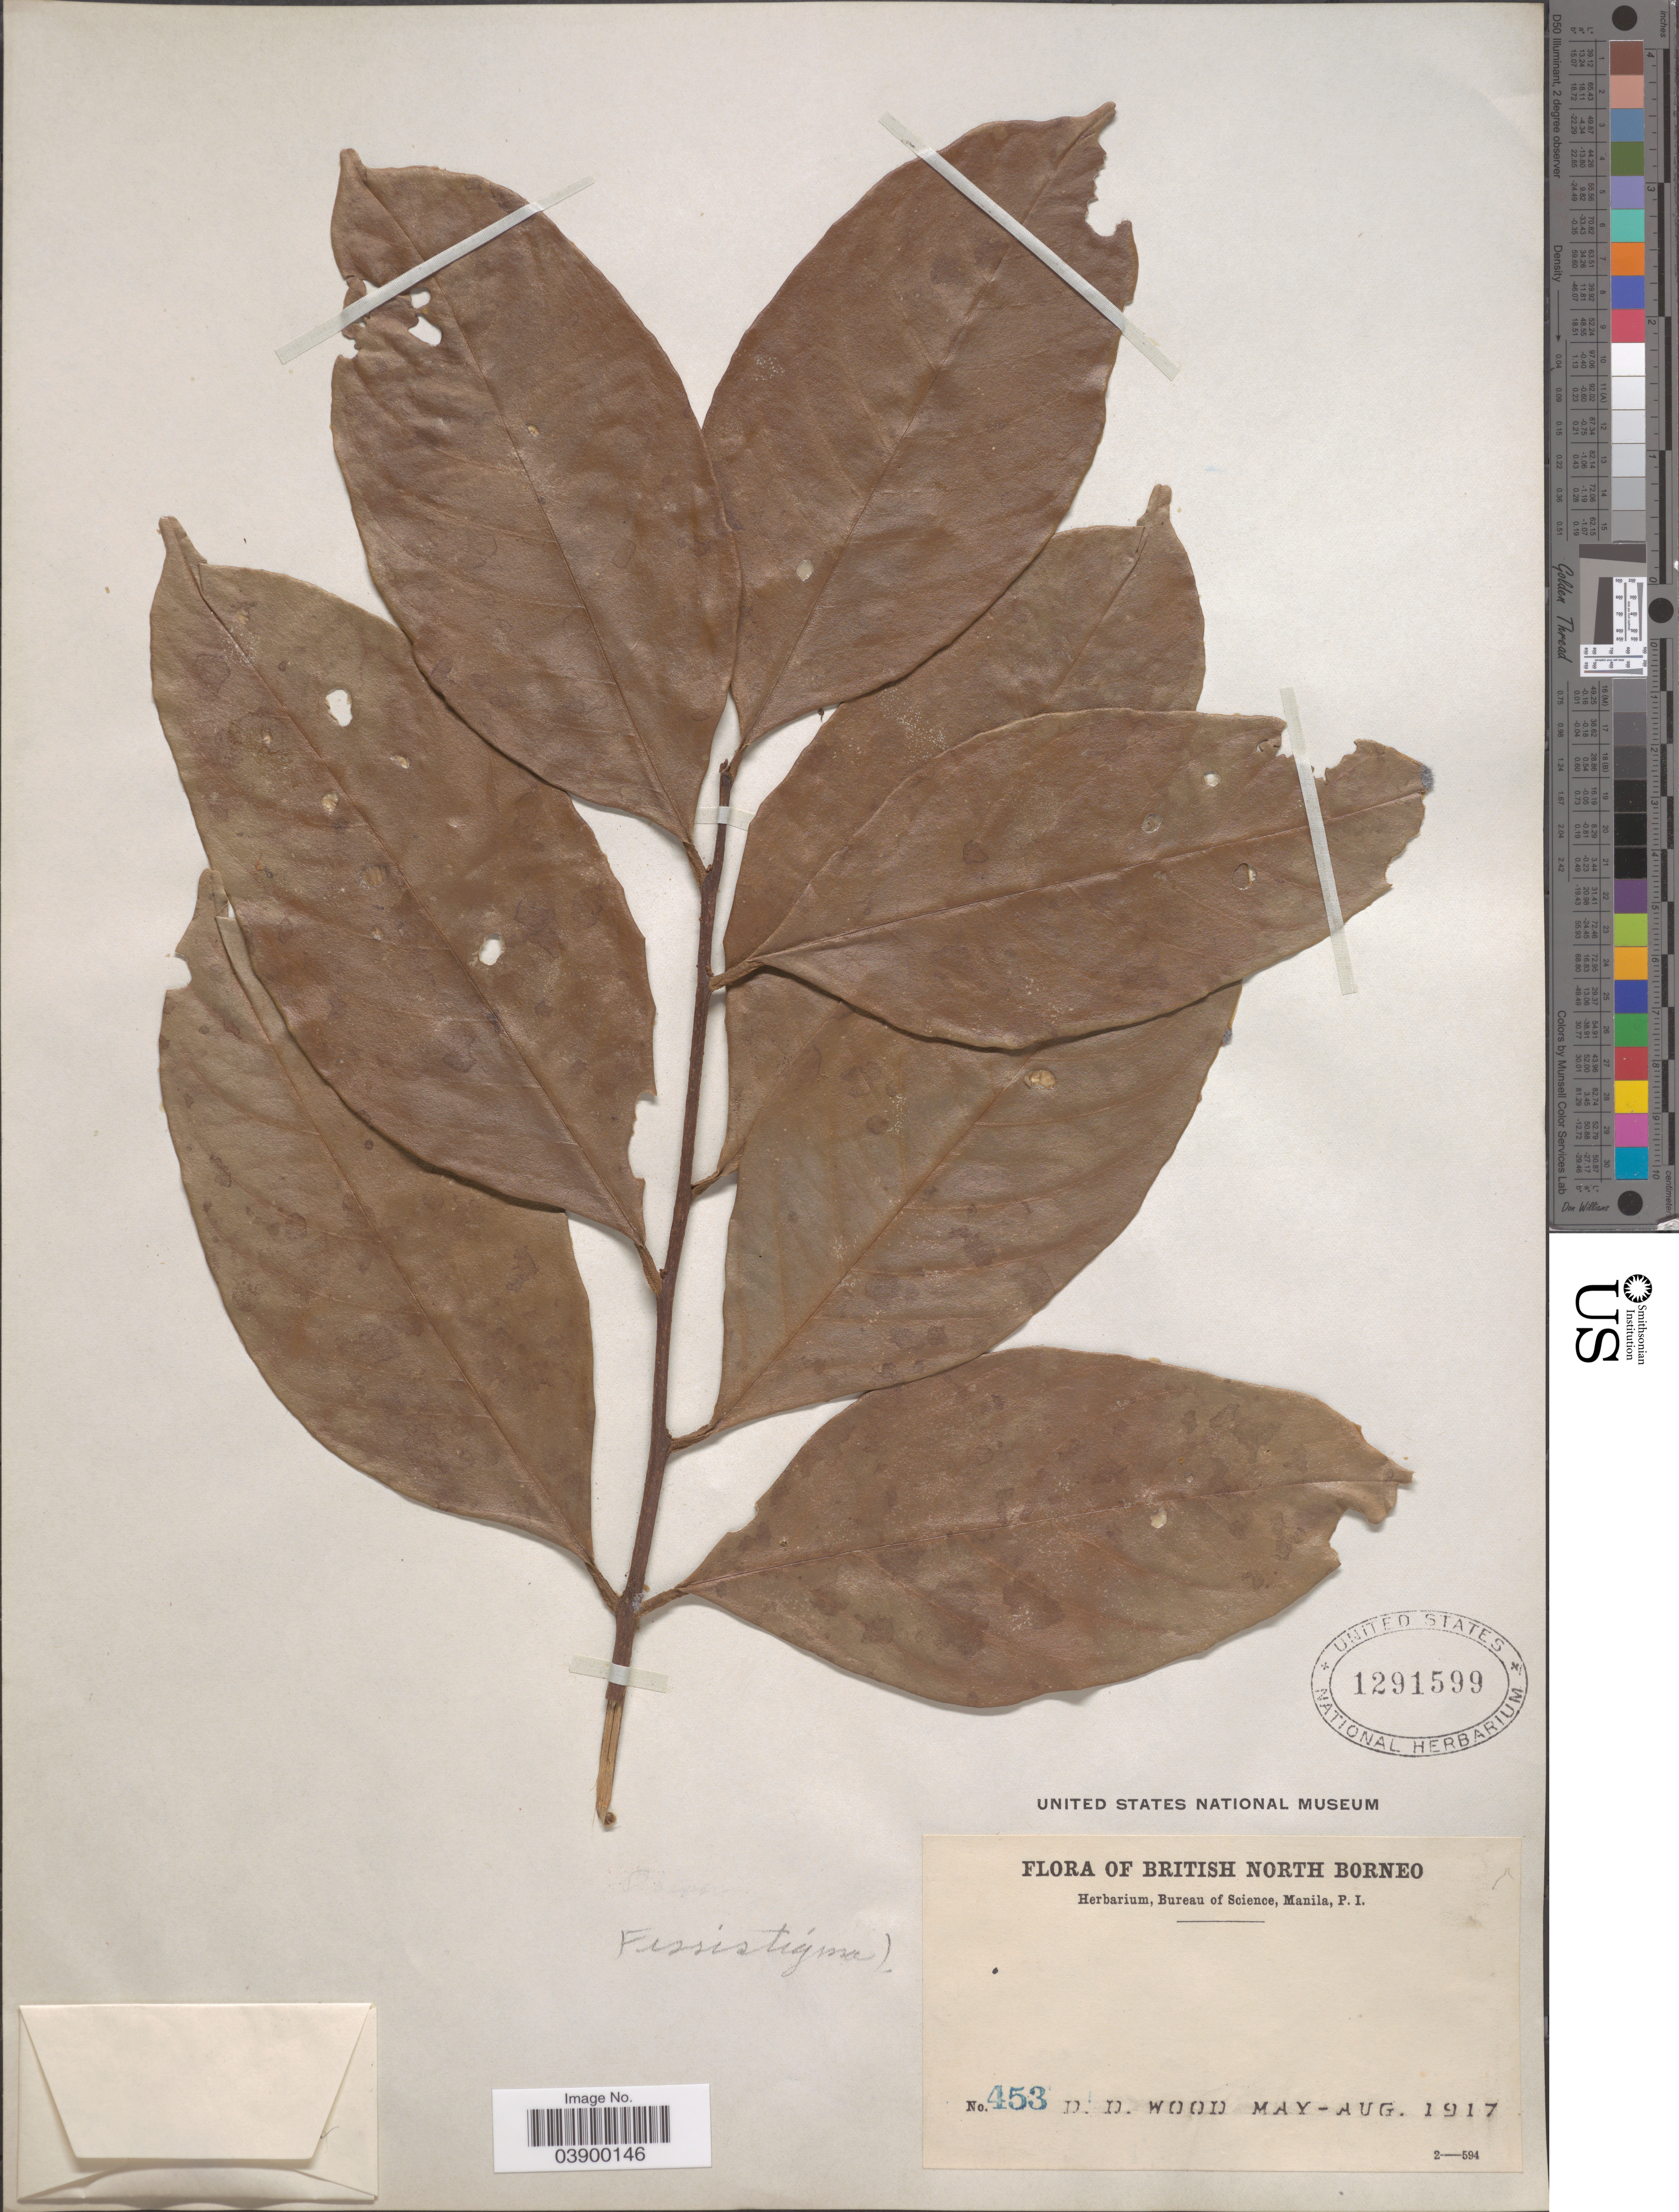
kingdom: Plantae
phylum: Tracheophyta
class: Magnoliopsida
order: Magnoliales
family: Annonaceae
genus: Fissistigma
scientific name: Fissistigma sp.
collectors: D. Wood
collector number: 452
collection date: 1917-05/1917-08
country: Malaysia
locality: British North borneo.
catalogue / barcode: US 1291599